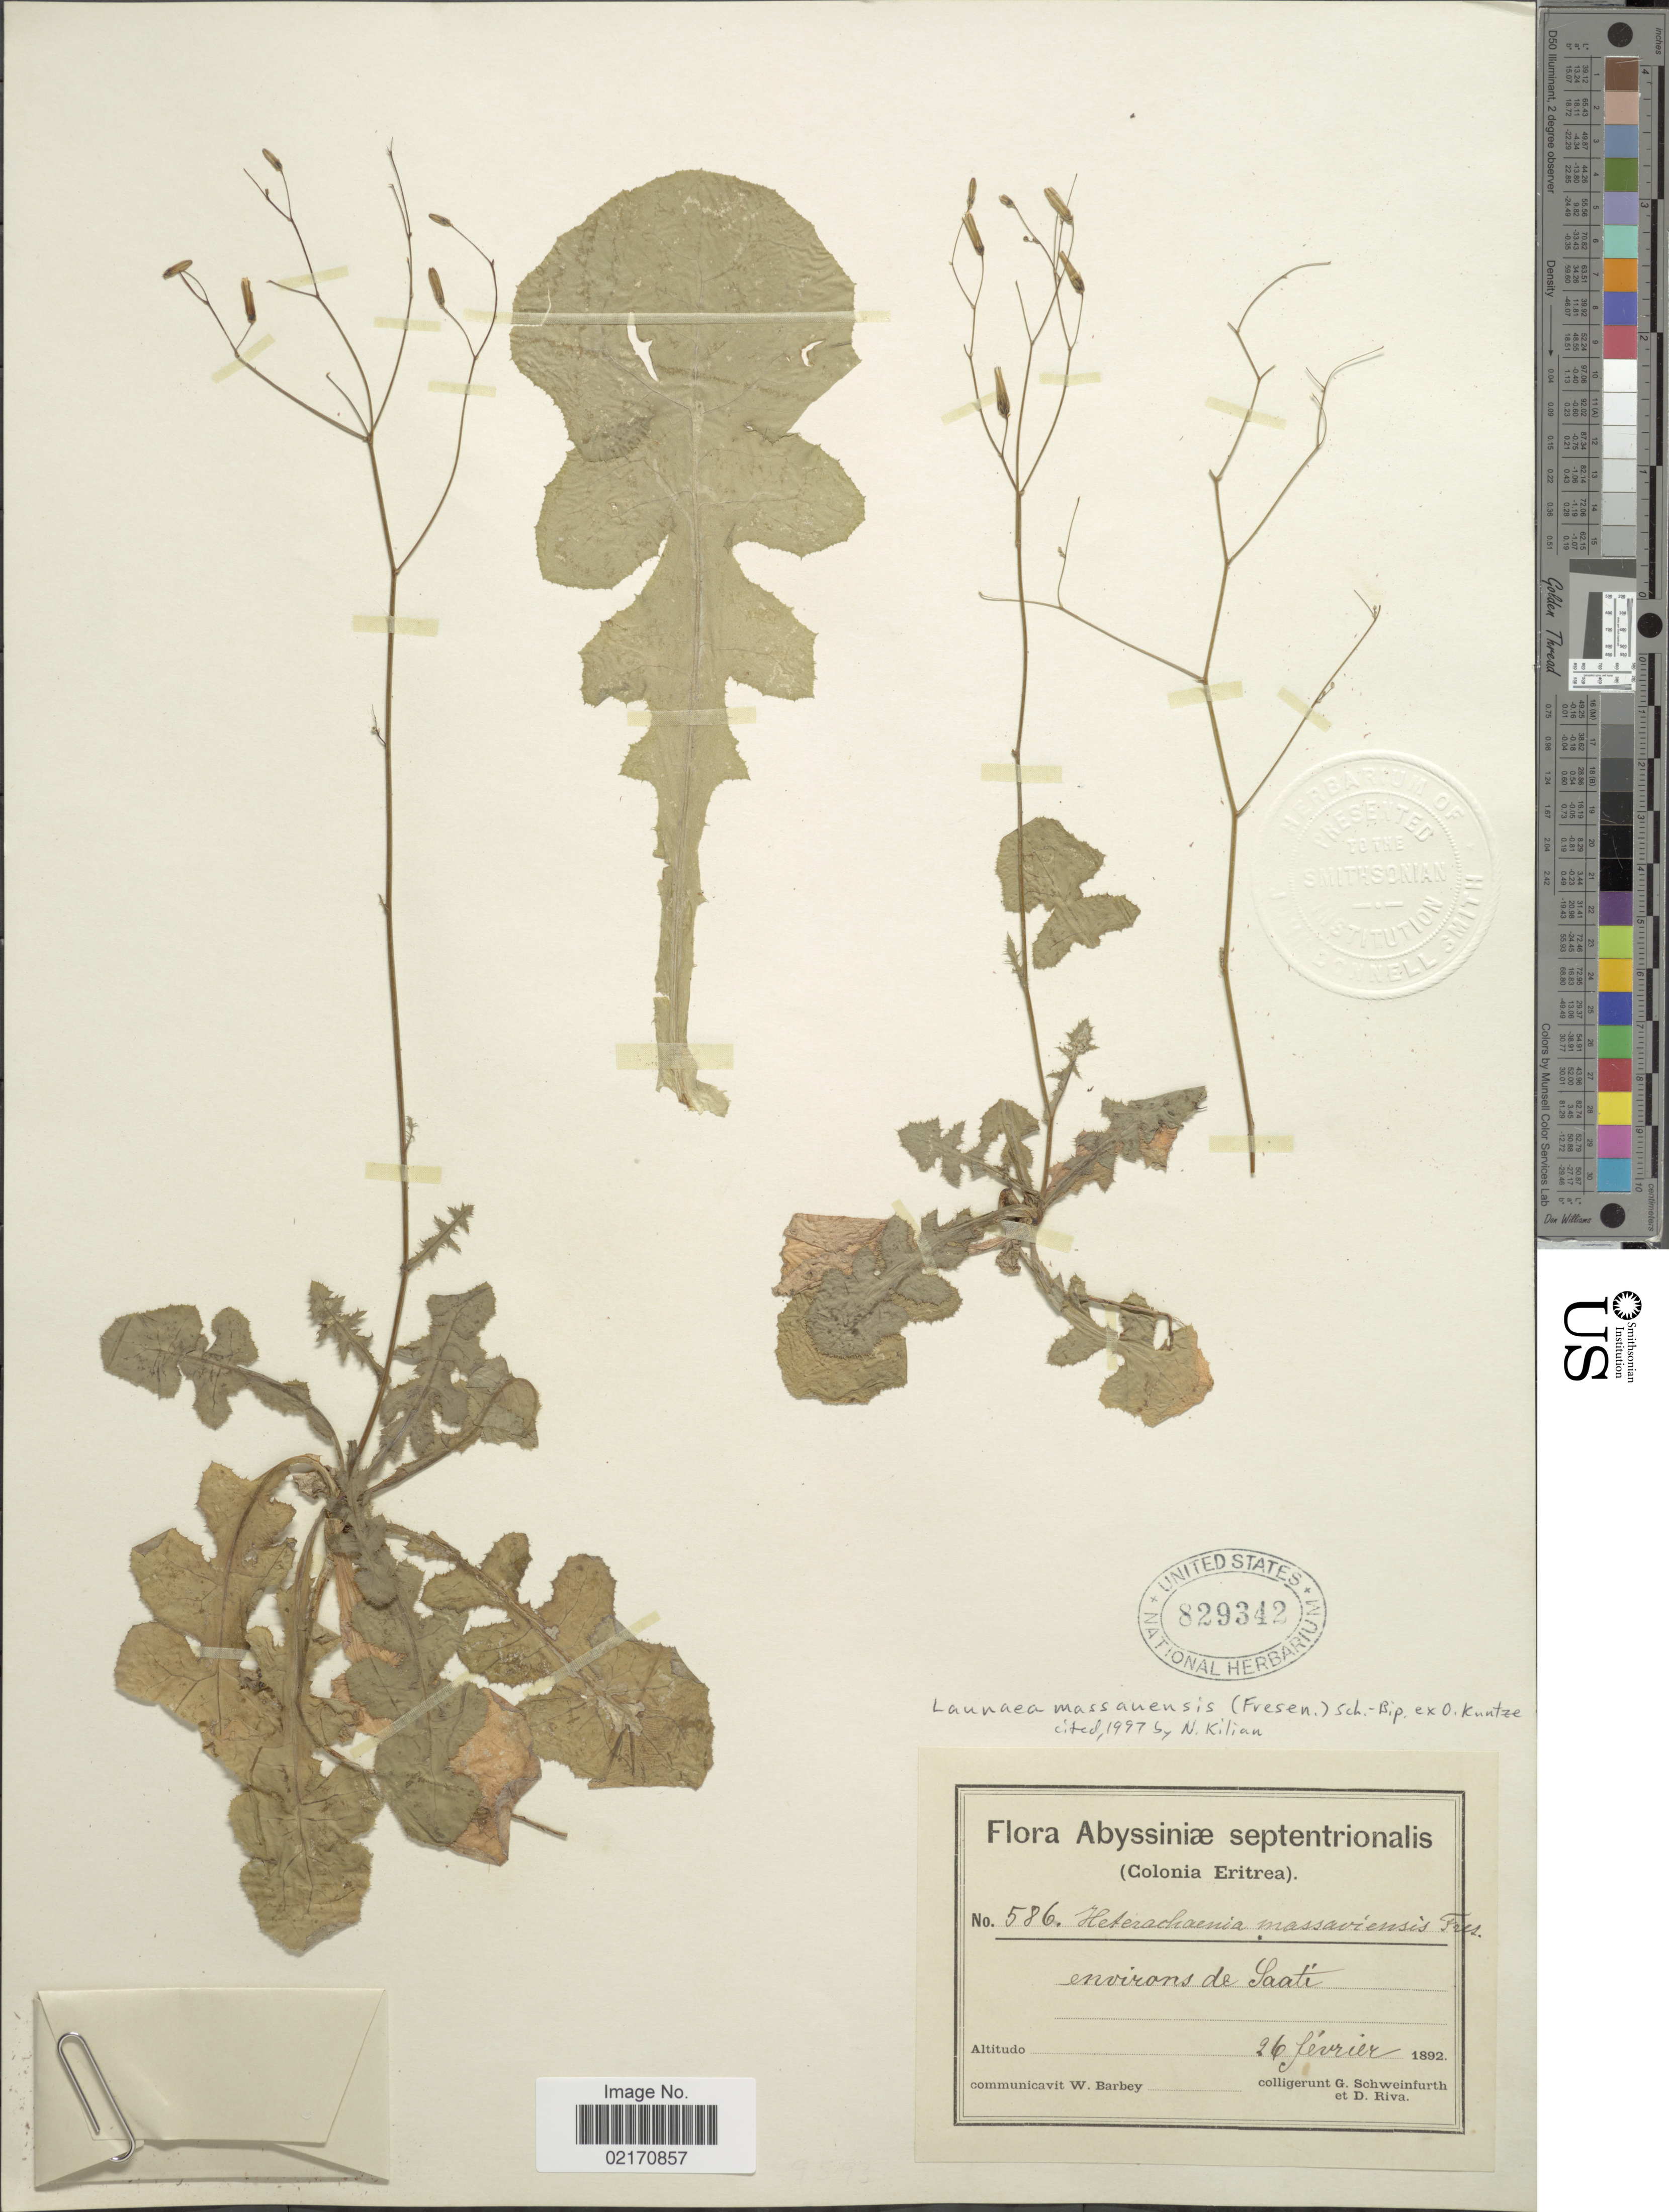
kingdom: Plantae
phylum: Tracheophyta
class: Magnoliopsida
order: Asterales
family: Asteraceae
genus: Launaea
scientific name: Launaea massavensis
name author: (Fresen.) Kuntze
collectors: G. A. Schweinfurth (herbarium) & D. Riva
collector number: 586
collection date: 1892-02-26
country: Eritrea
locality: Abyssiniae septentrionalis (Colonia Eritrea), environs de Saati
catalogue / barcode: US 829342